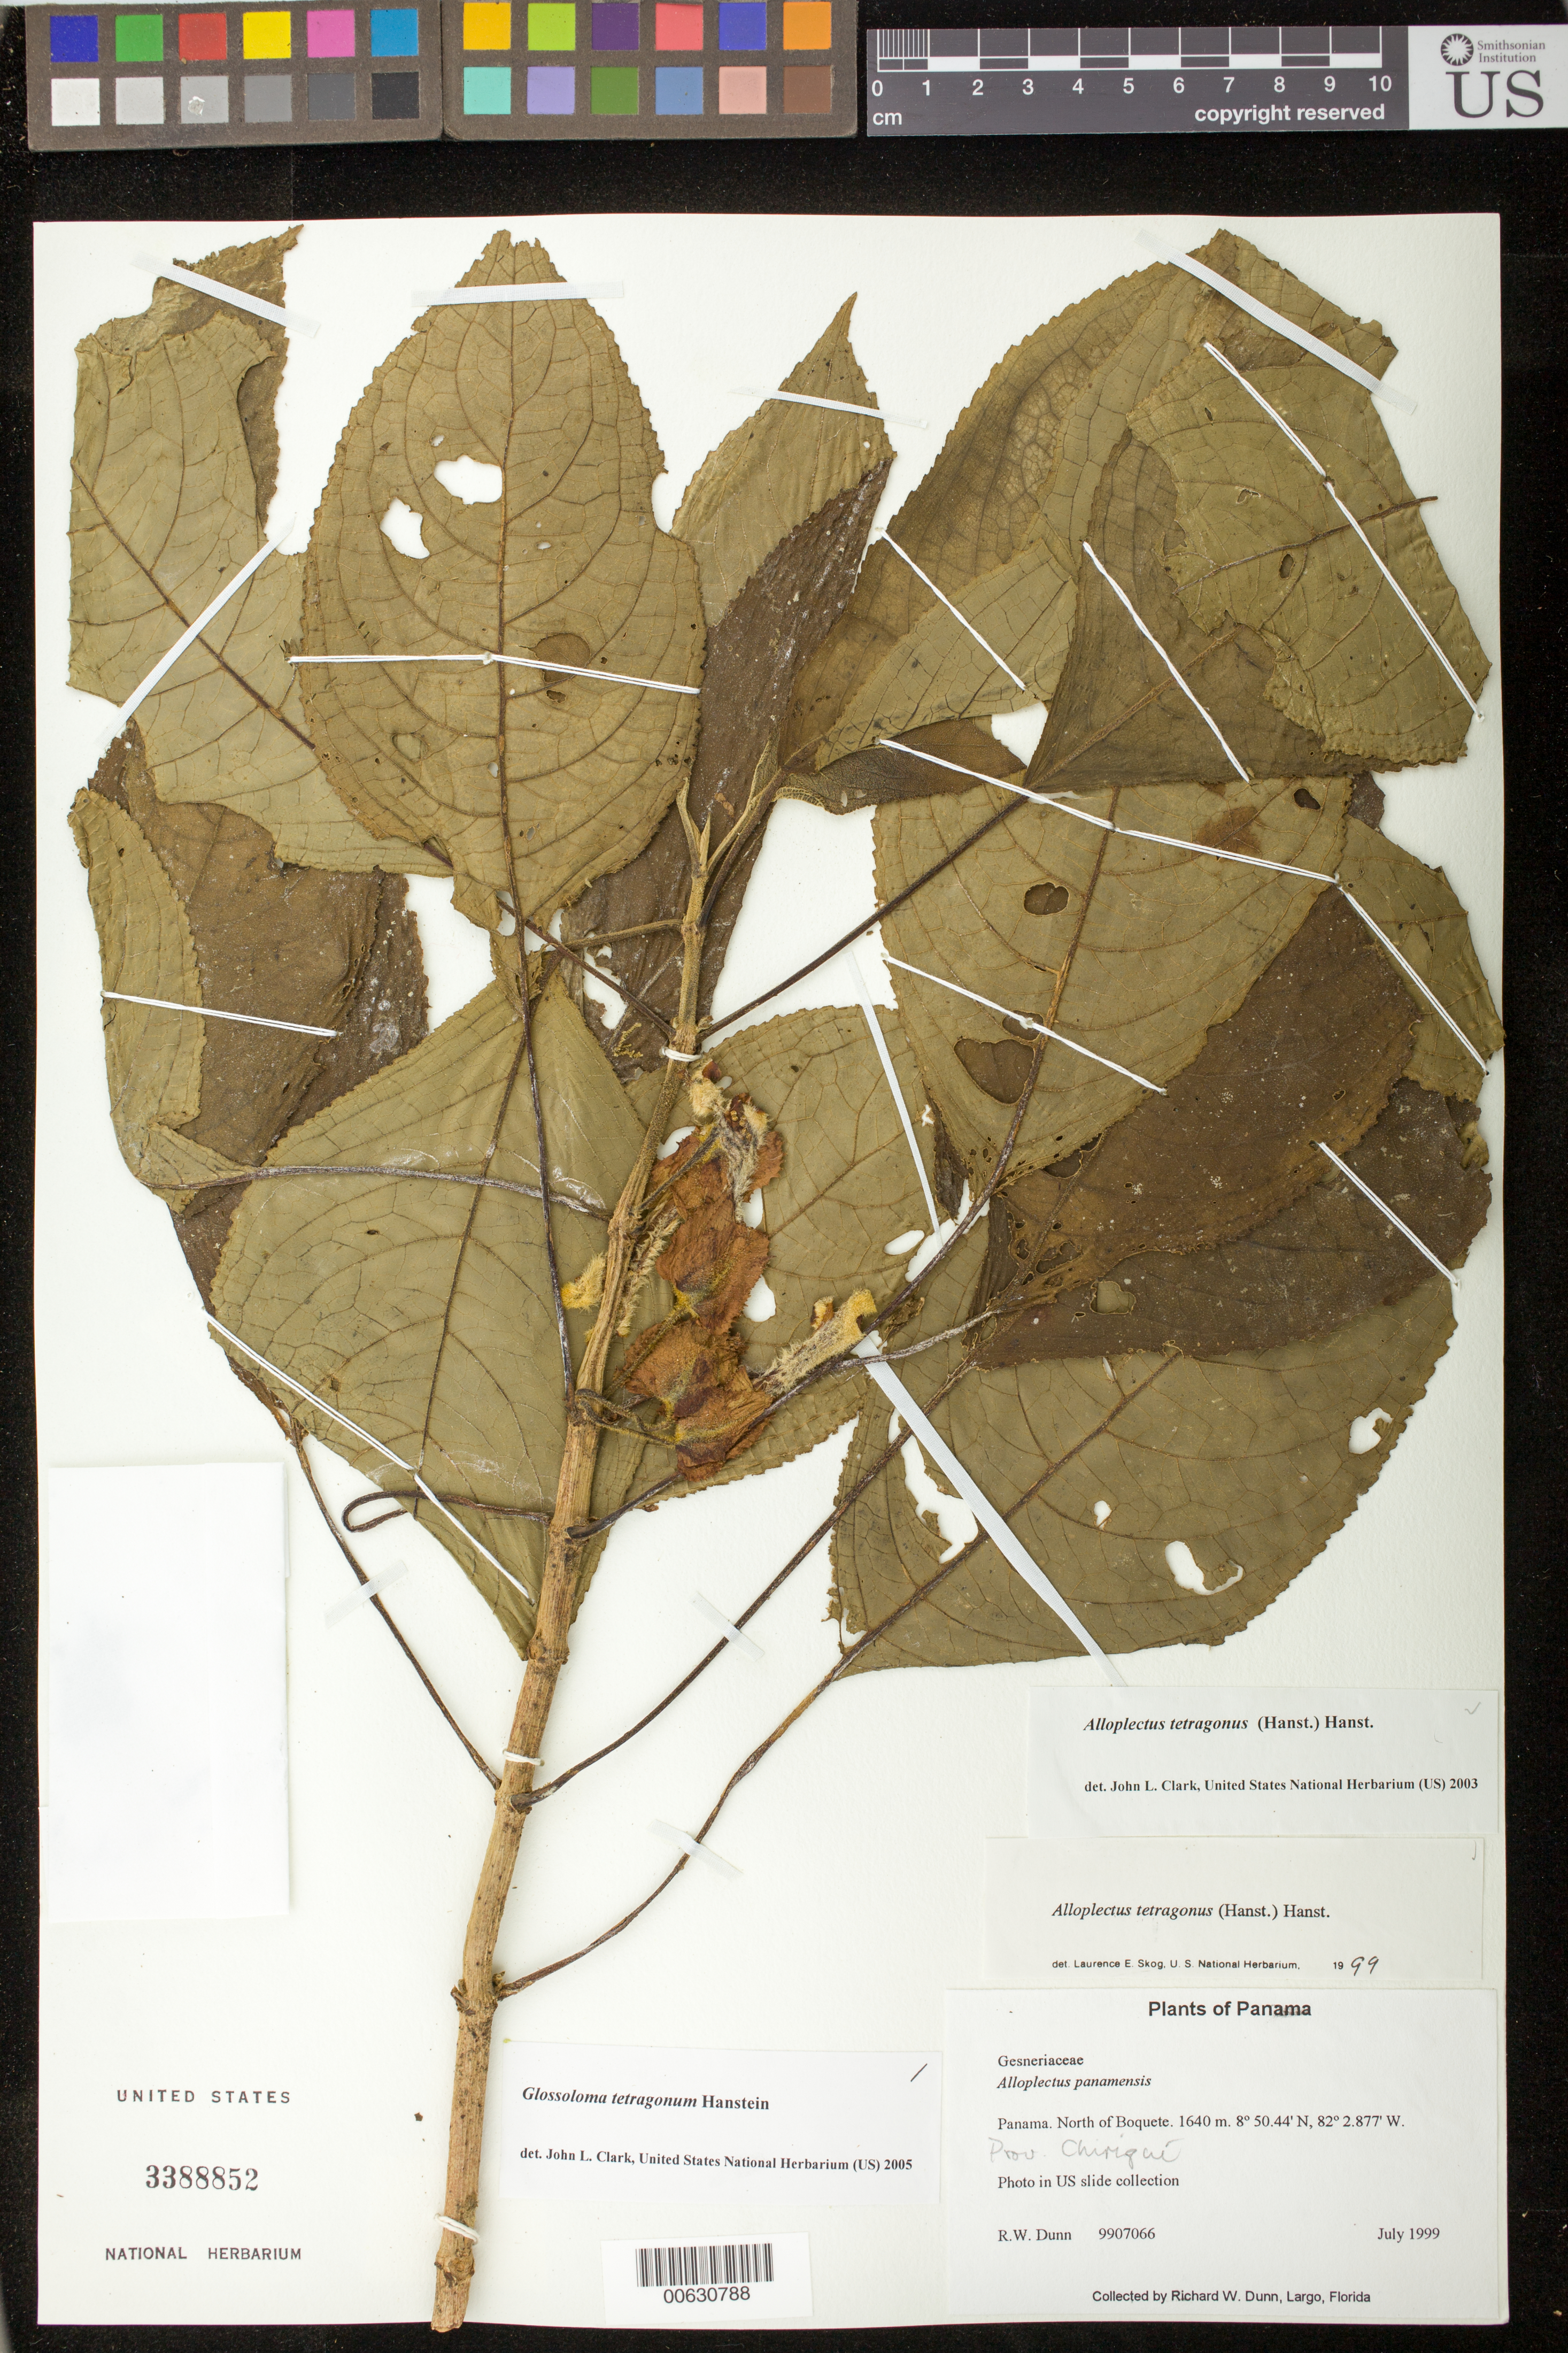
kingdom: Plantae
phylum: Tracheophyta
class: Magnoliopsida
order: Lamiales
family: Gesneriaceae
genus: Glossoloma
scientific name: Glossoloma tetragonum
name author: Hanst.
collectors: R. Dunn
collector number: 9907066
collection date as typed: Jul 1999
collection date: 1999-07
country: Panama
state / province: Bocas del Toro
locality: North of Boquete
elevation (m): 1640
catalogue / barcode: US 3388852